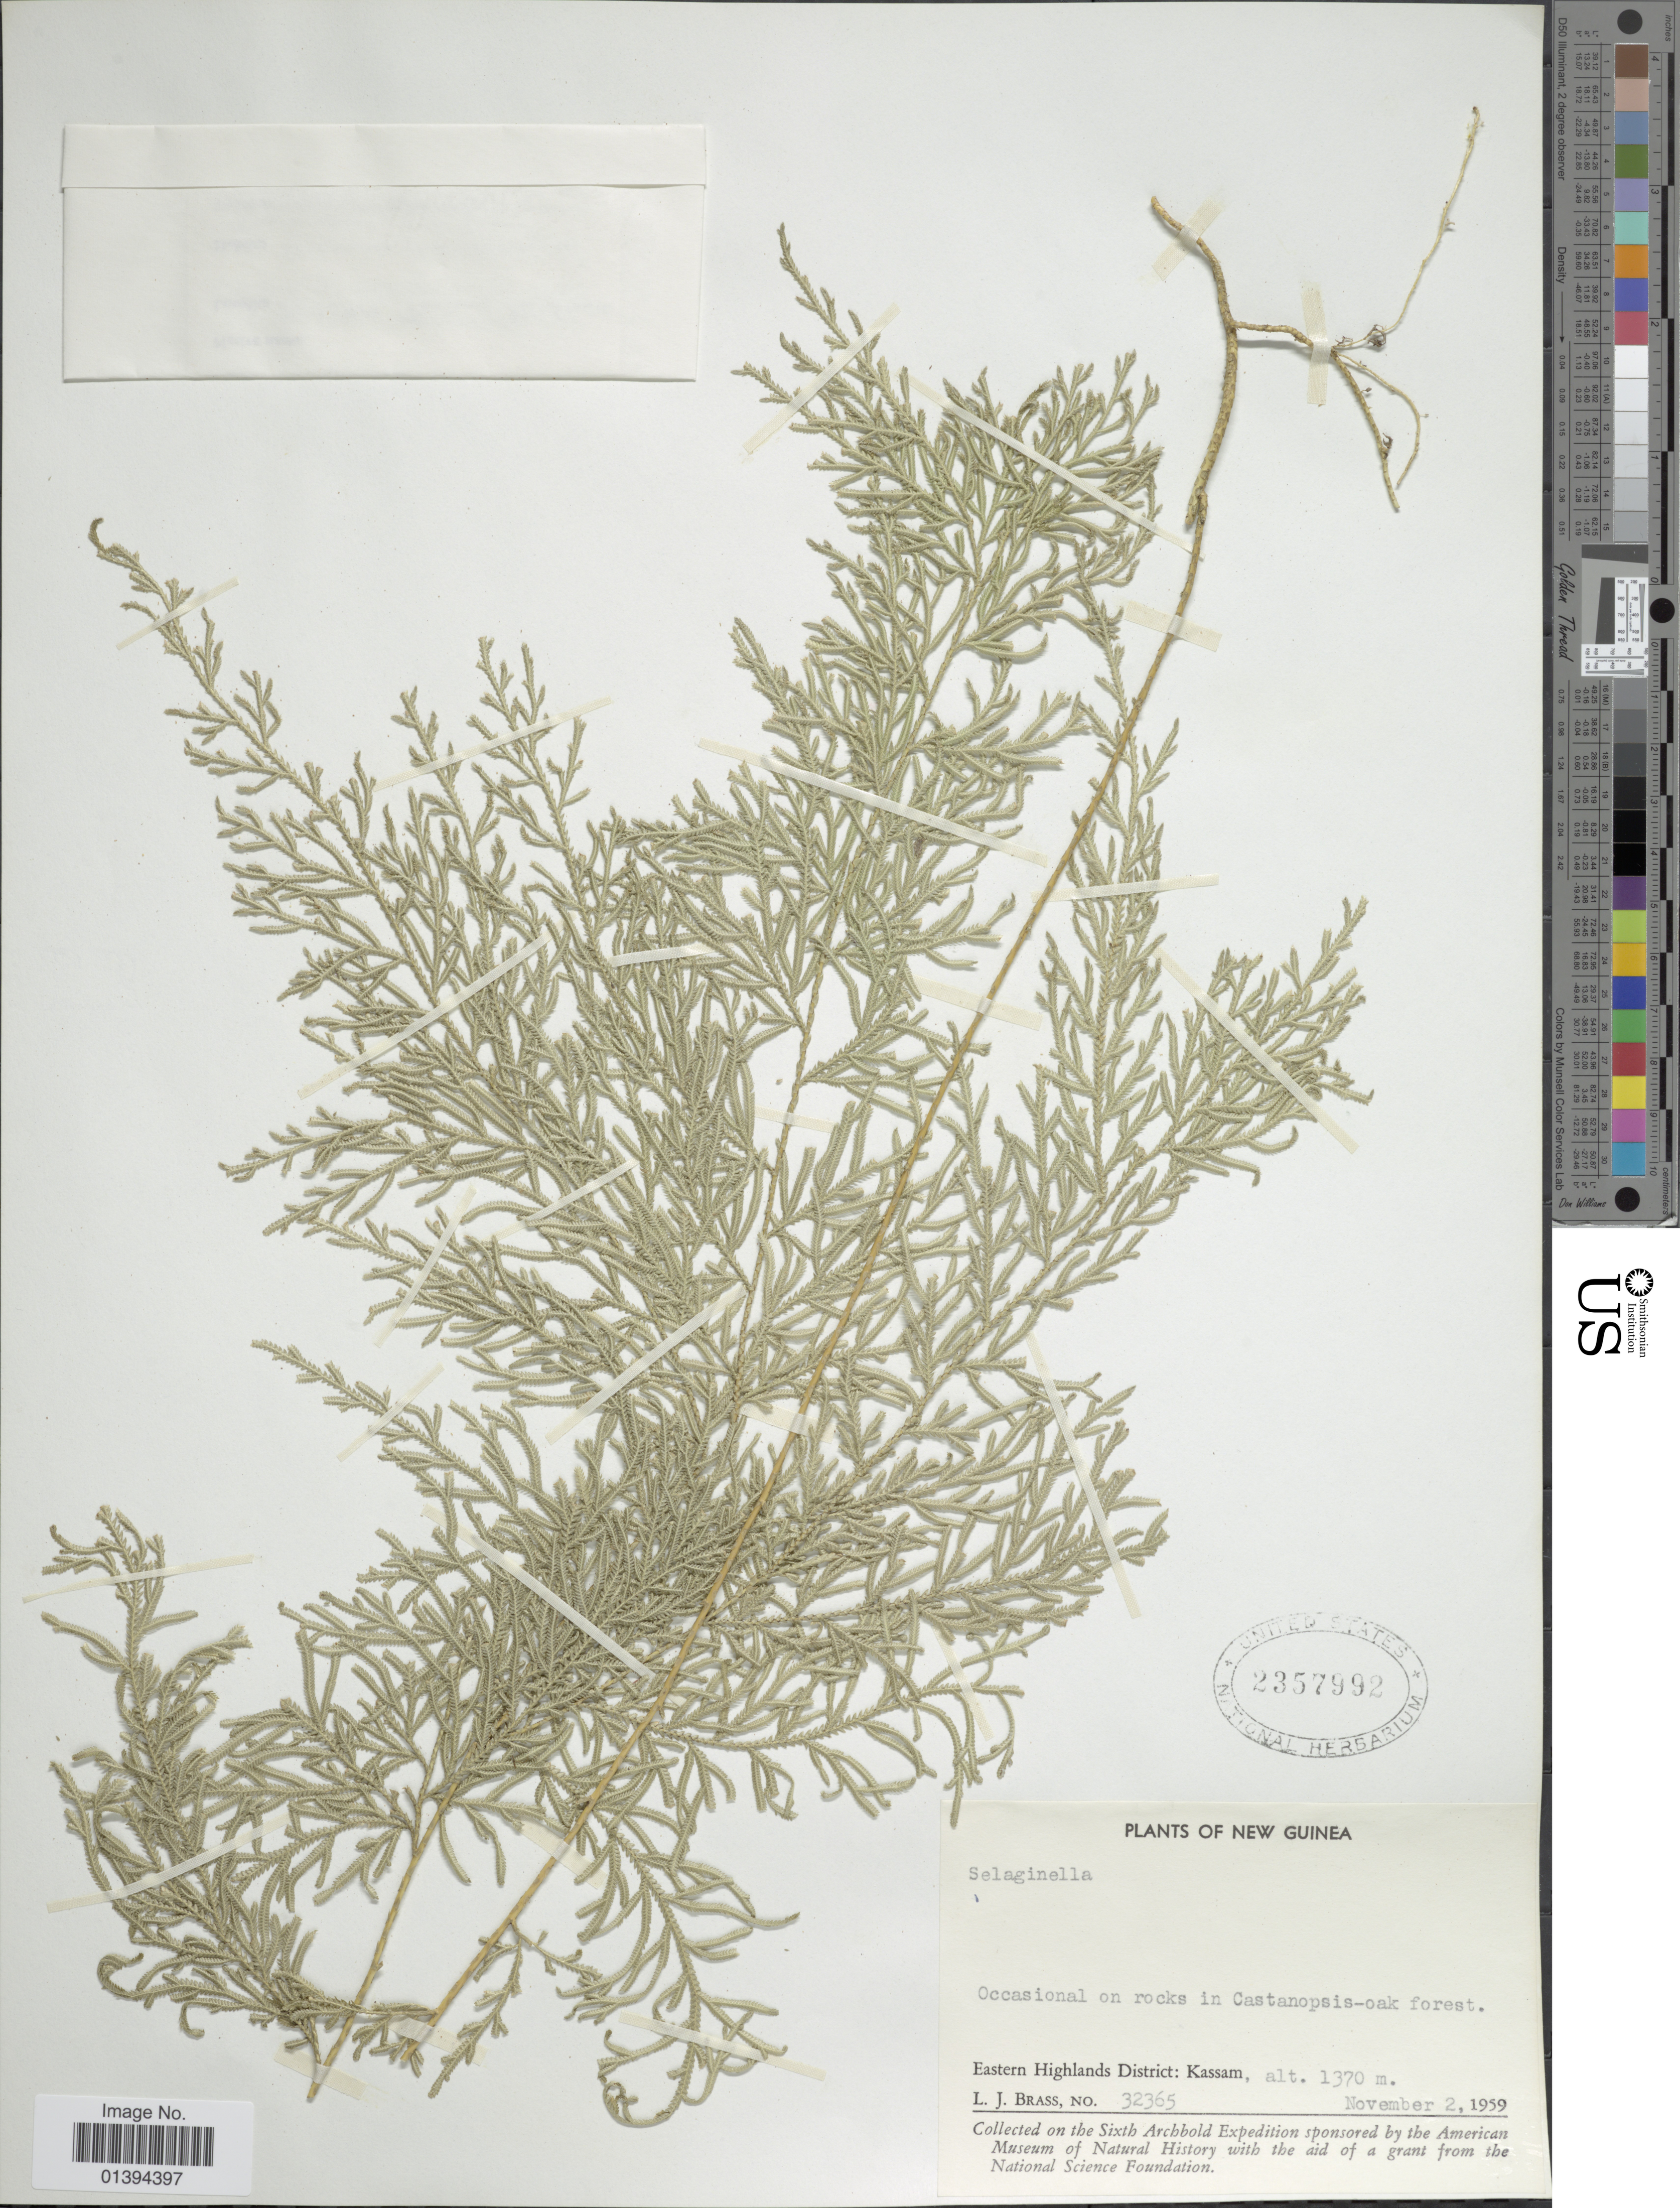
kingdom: Plantae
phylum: Tracheophyta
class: Lycopodiopsida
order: Selaginellales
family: Selaginellaceae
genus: Selaginella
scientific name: Selaginella sp.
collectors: L. J. Brass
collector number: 32365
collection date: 1959-11-02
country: Papua New Guinea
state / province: Eastern Highlands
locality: New Guinea, Eastern Highlands District: Kassam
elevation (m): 1370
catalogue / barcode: US 2357992